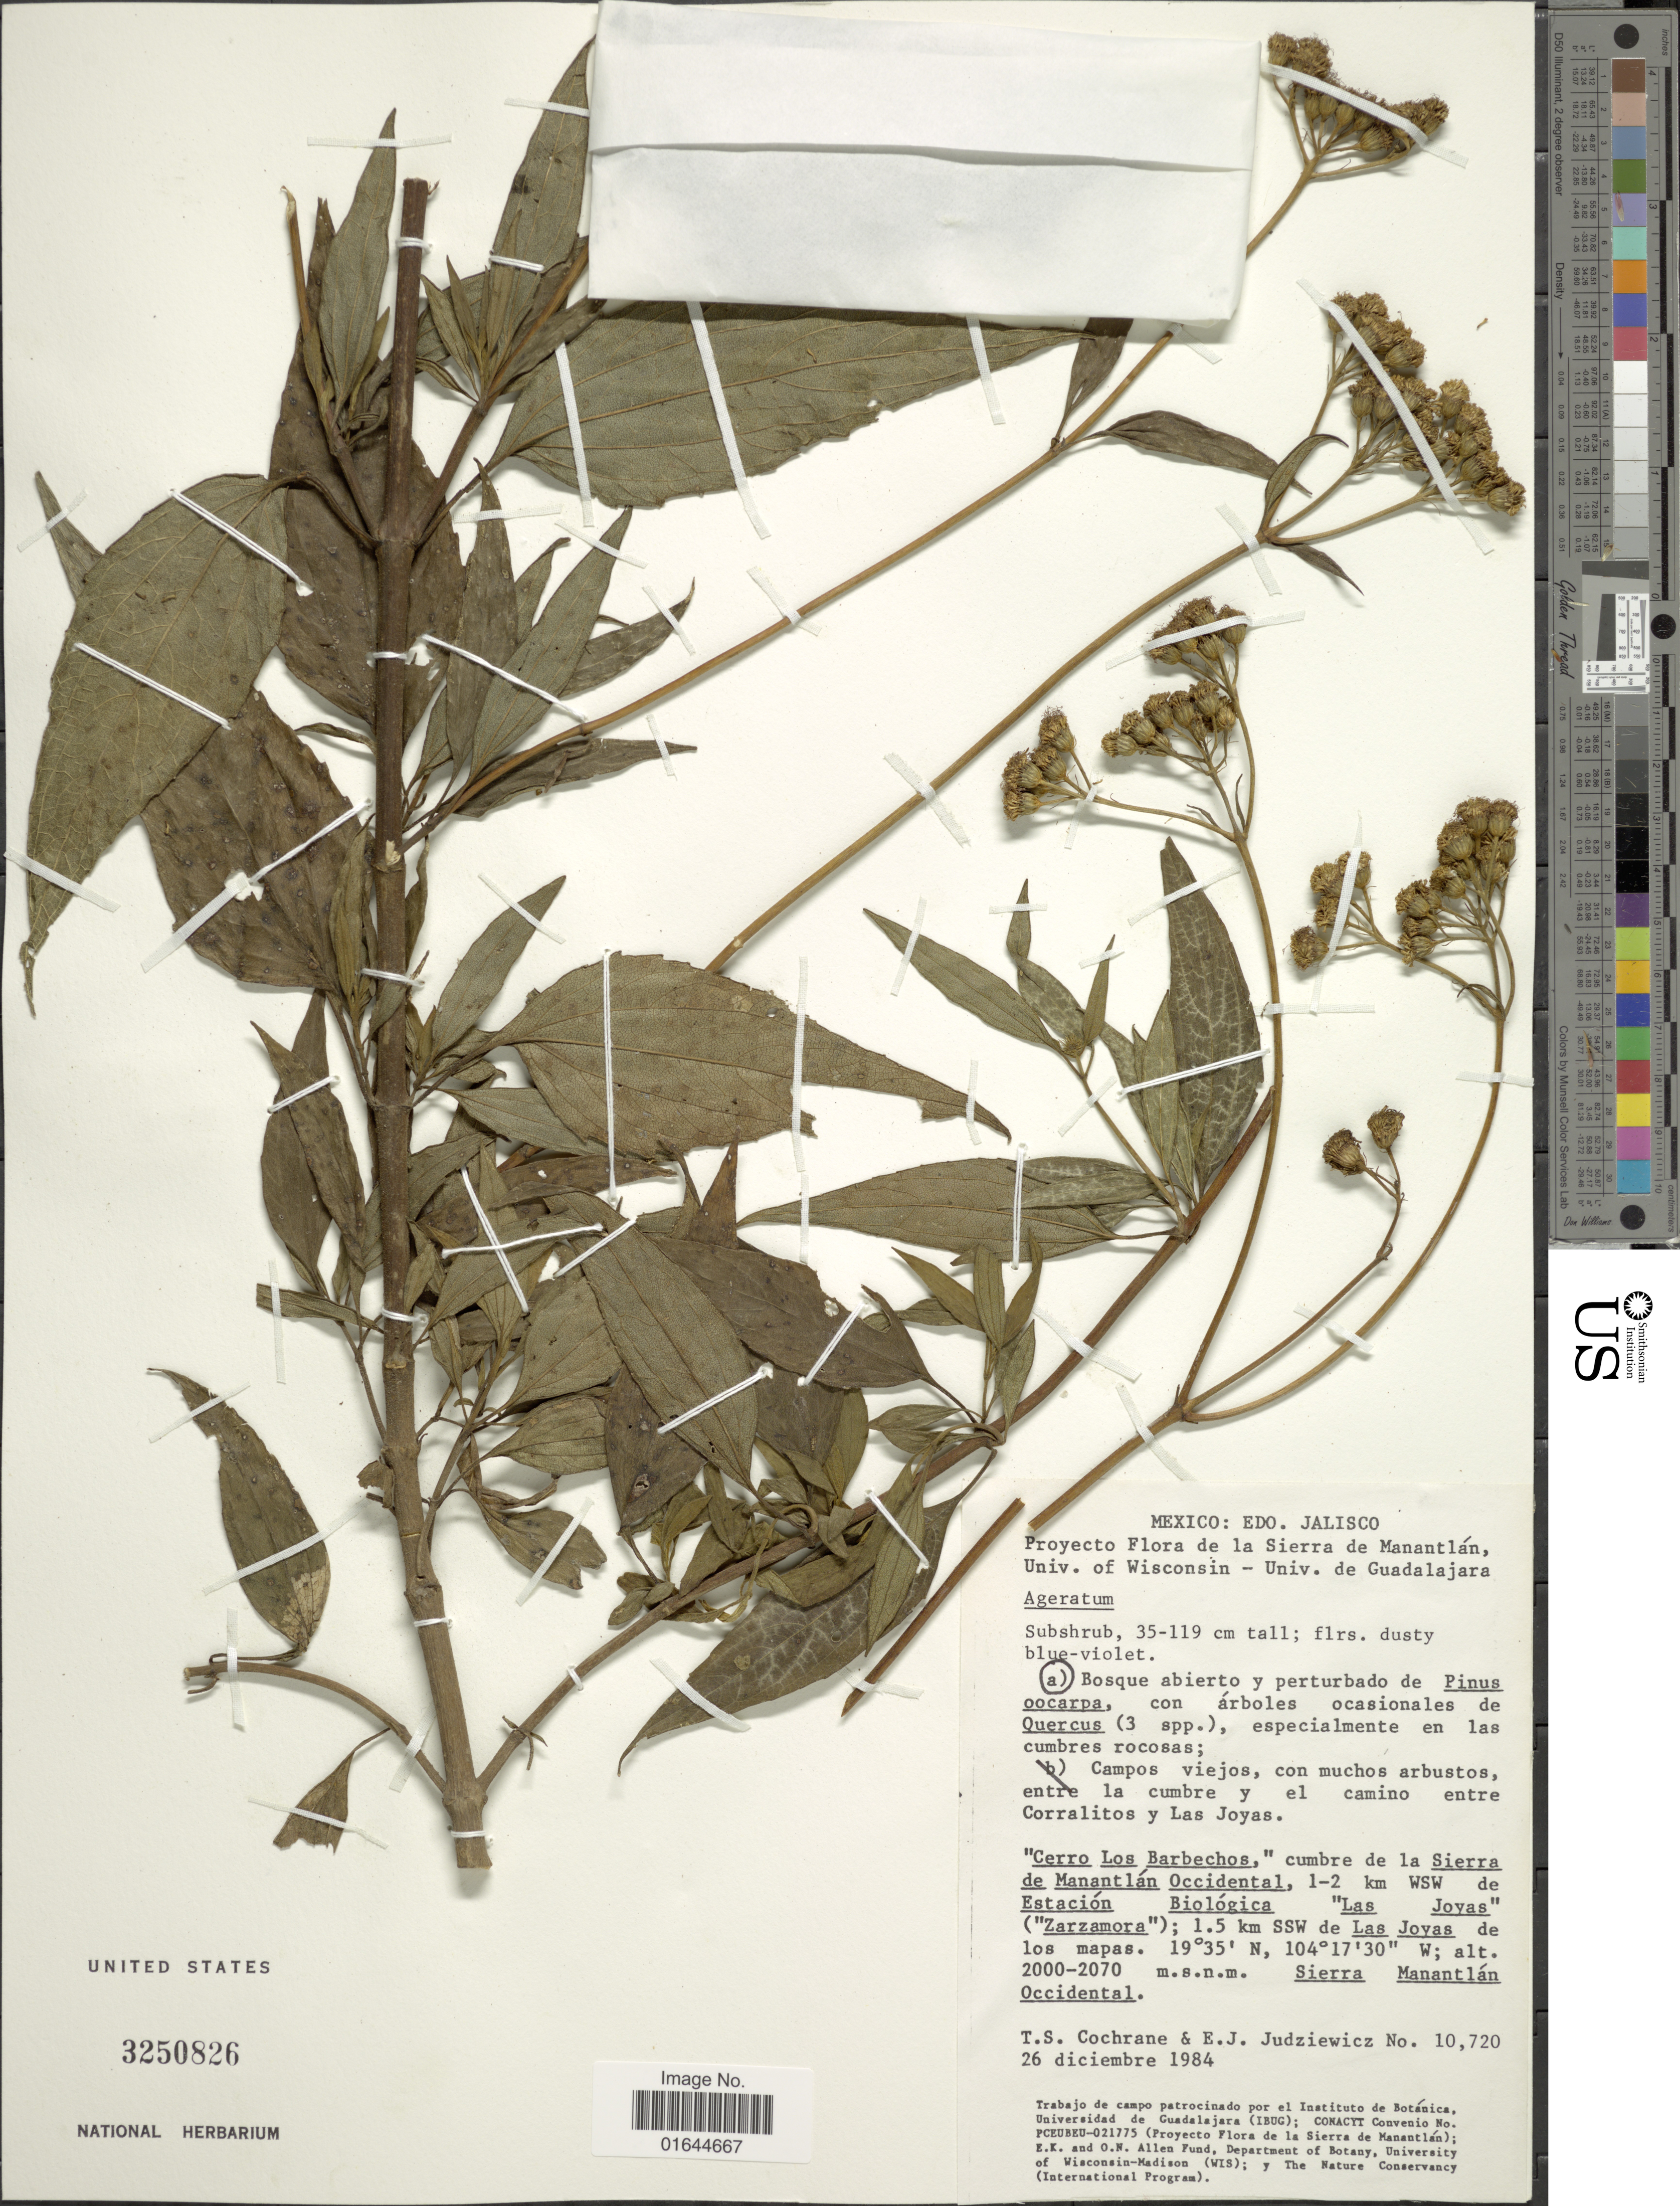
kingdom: Plantae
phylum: Tracheophyta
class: Magnoliopsida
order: Asterales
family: Asteraceae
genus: Ageratum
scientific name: Ageratum corymbosum f. longipetiolatum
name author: (B.L. Rob.) M.F. Johnson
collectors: T. S. Cochrane & E. J. Judziewicz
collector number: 10720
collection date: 1984-12-26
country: Mexico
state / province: Jalisco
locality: Edo. Jalisco. Sierra de Manantlan. :"Cerro Los Barbechos."cumbte de la Sierra de Manantlan Occidental, 1-2 km WSW de Estacion Biologica "Las Joyas"("Zarzamora")'1.5 km SSW de La Joyas de los mapas.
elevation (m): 2000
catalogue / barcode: US 3250826